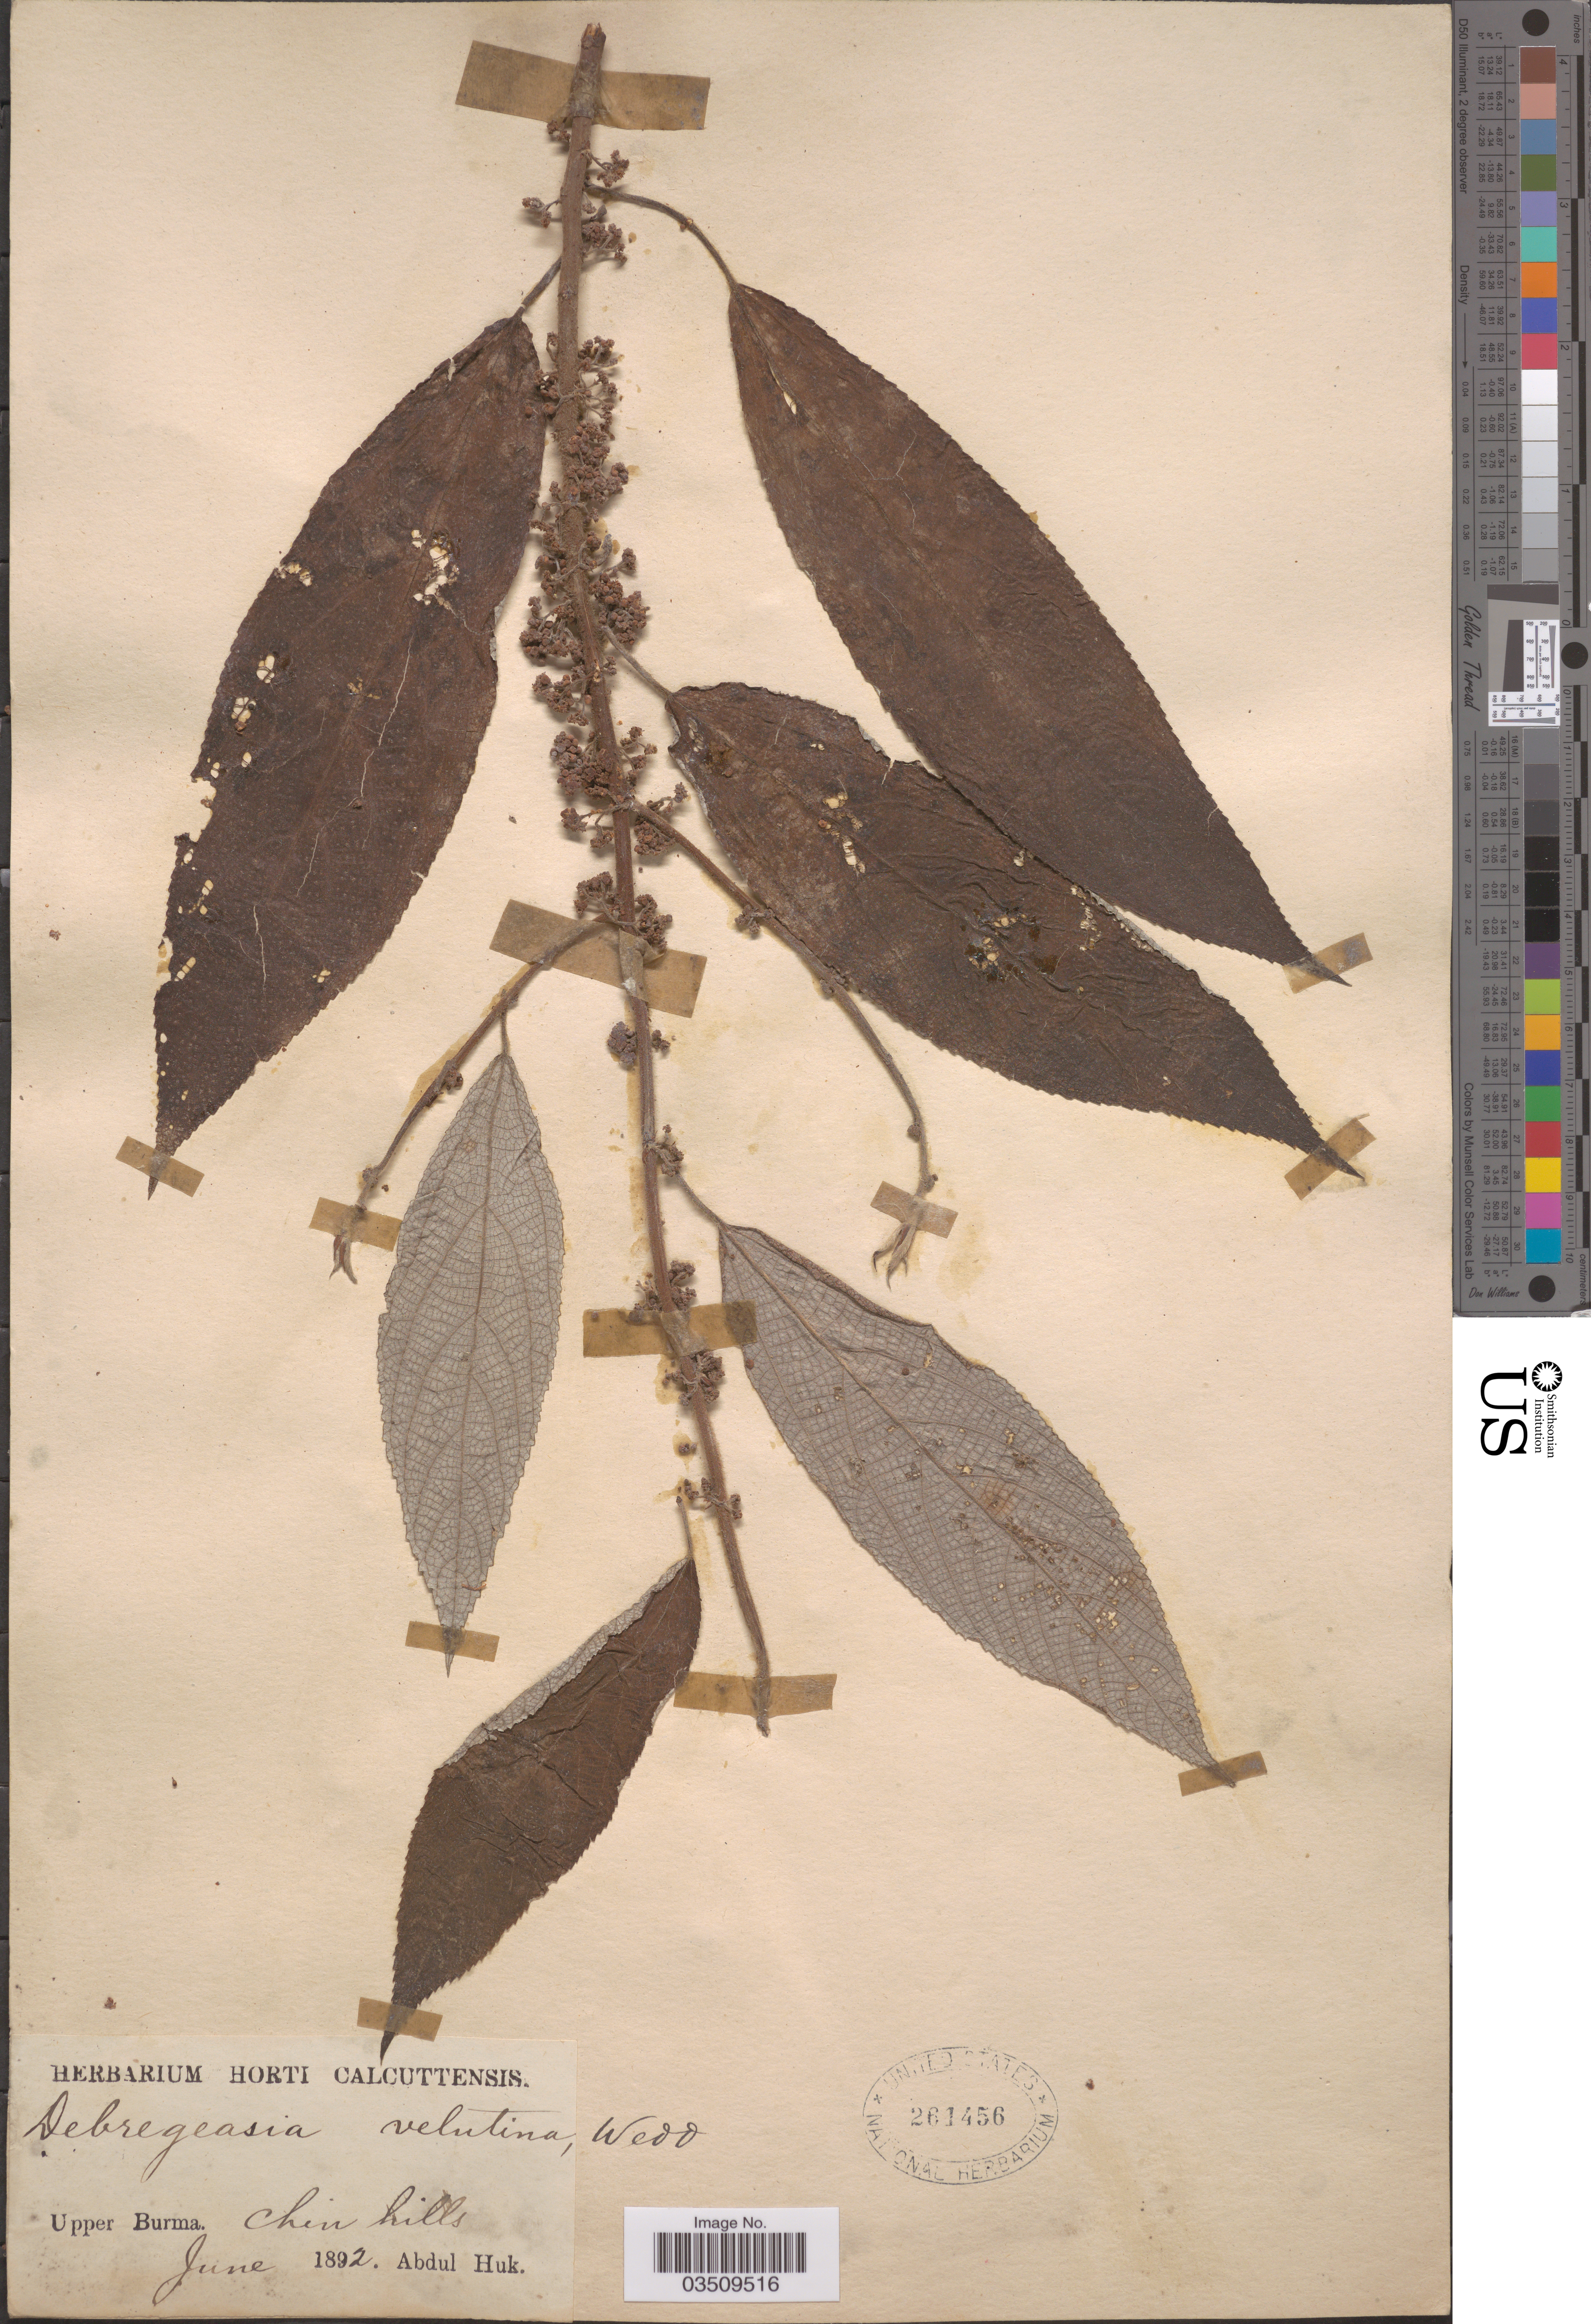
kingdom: Plantae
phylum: Tracheophyta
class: Magnoliopsida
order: Rosales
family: Urticaceae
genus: Debregeasia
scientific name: Debregeasia velutina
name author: Gaudich.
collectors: A. Huk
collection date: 1892-06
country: Myanmar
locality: Upper Burma, Chin hills.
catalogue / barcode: US 261456